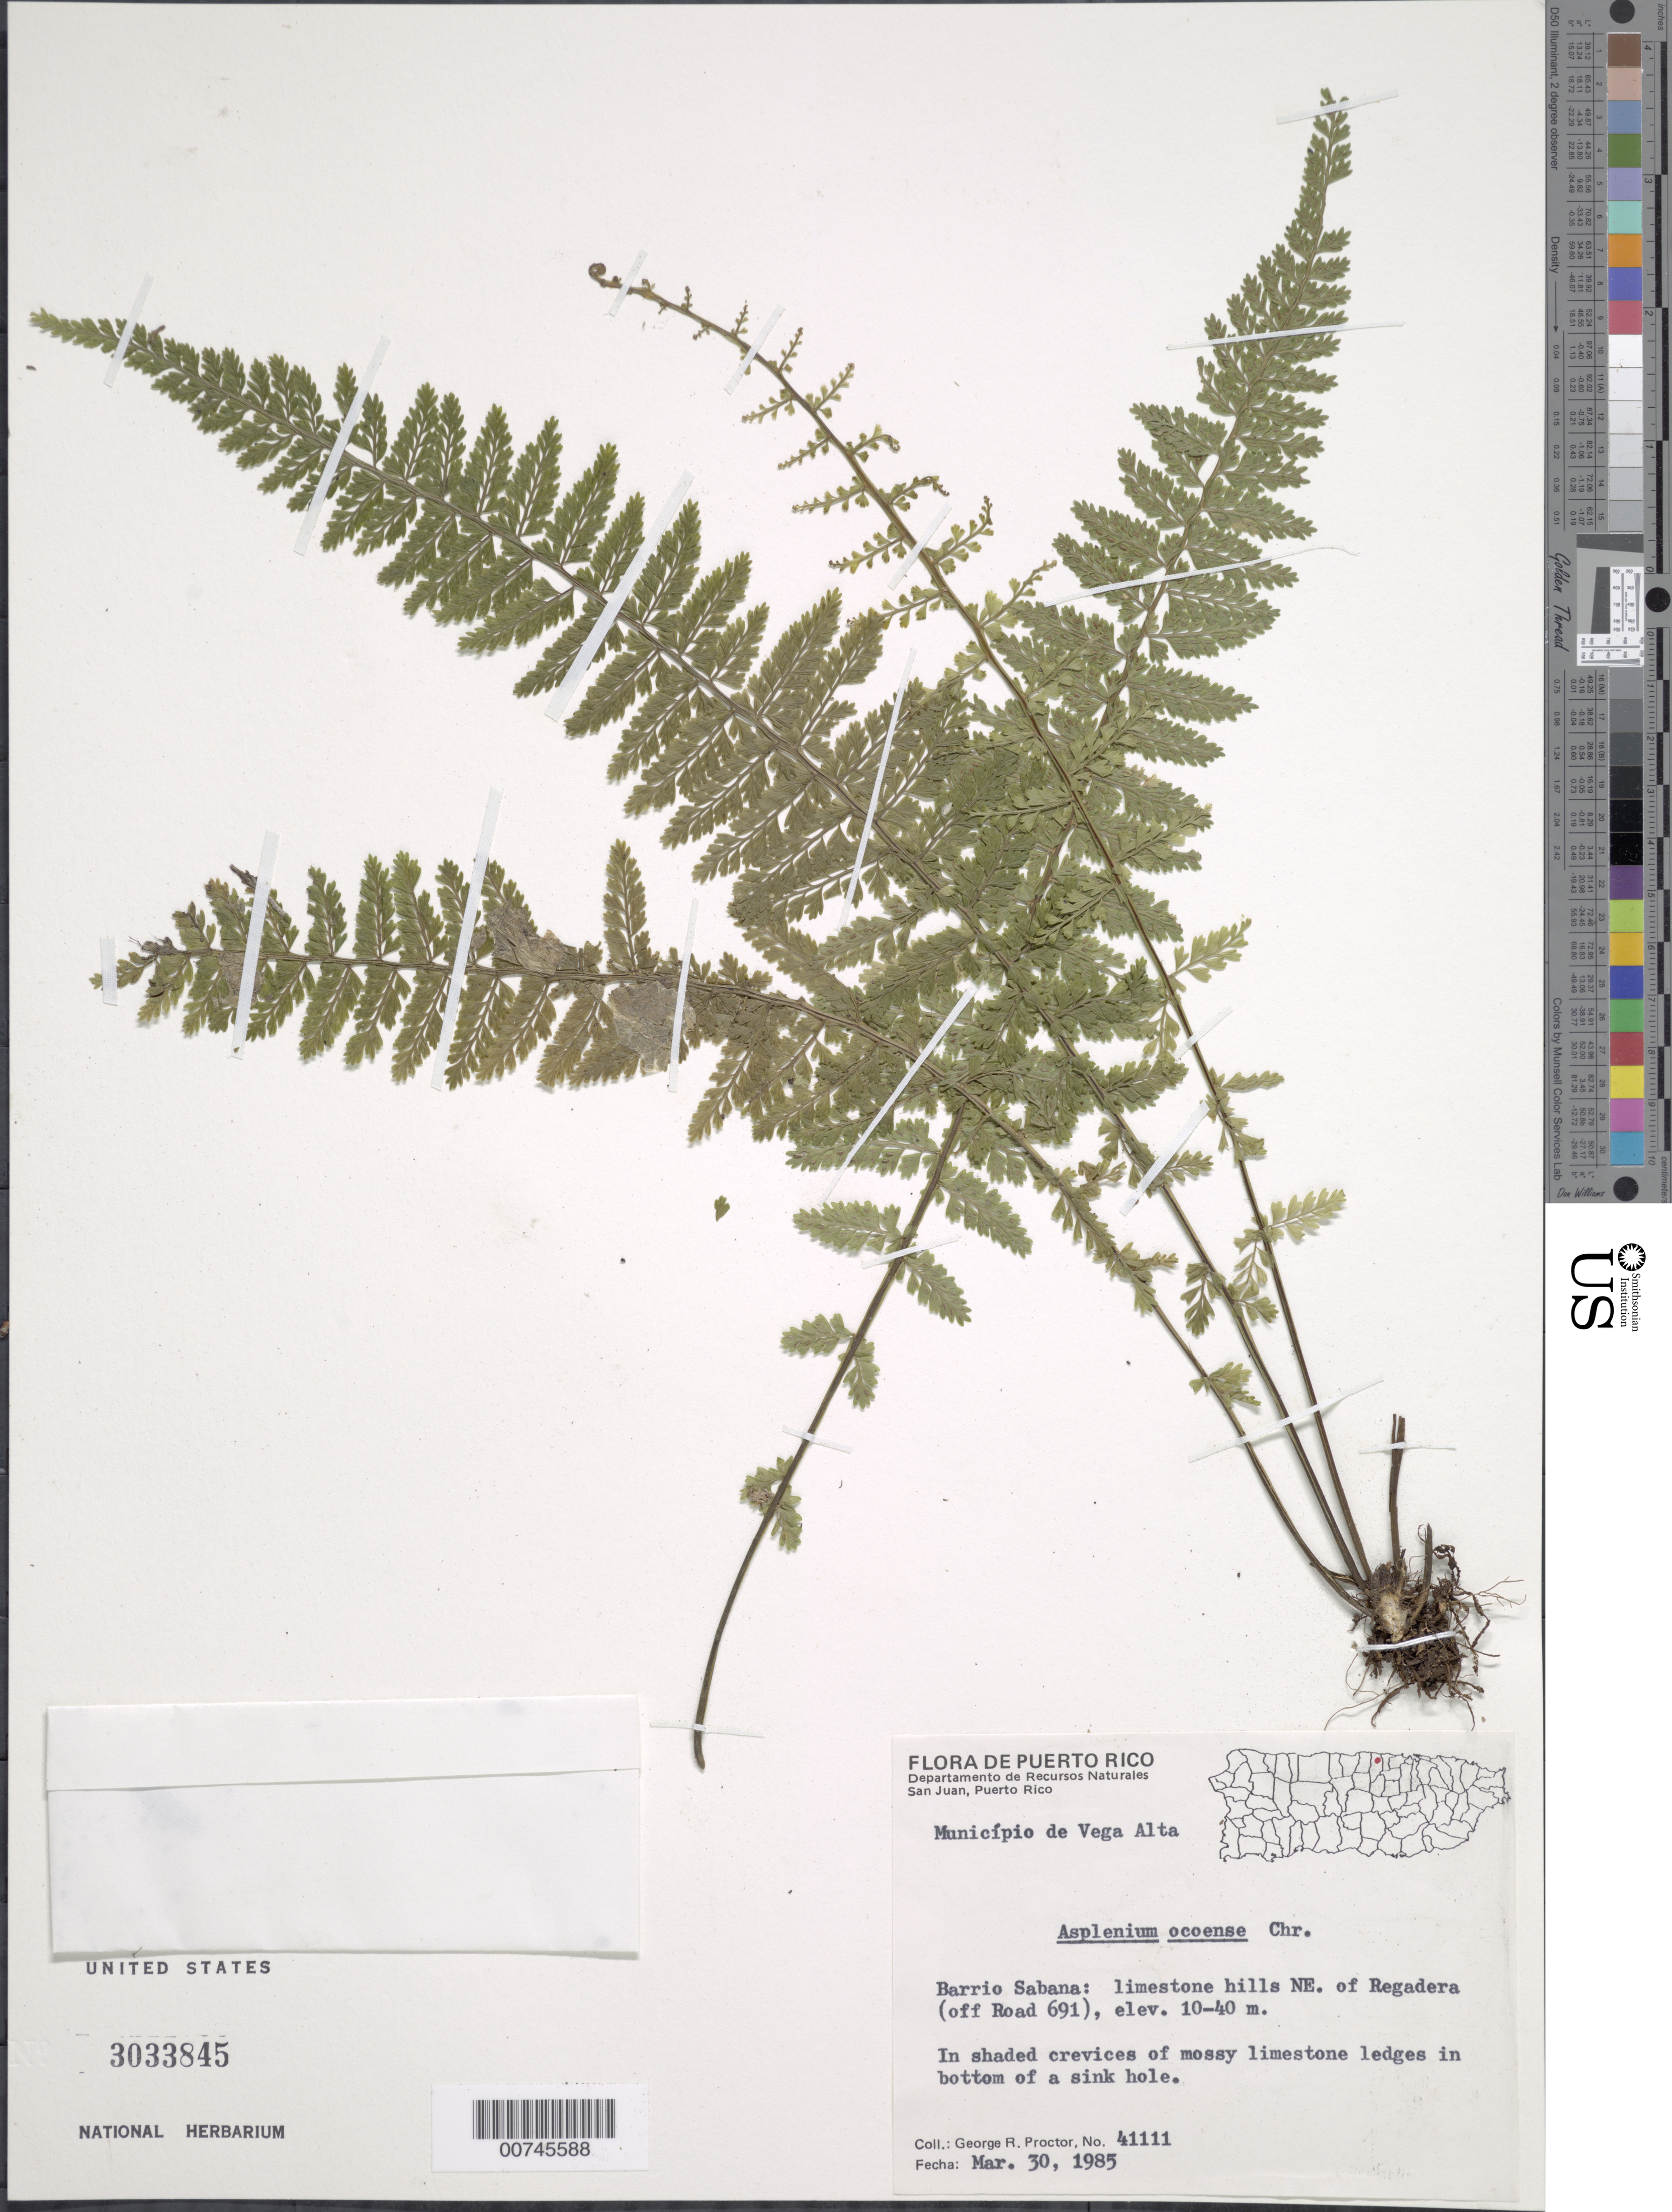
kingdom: Plantae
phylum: Tracheophyta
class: Polypodiopsida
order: Polypodiales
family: Aspleniaceae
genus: Asplenium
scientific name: Asplenium ocoense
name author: C. Chr.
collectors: G. R. Proctor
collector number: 41111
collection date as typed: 30 Mar 1985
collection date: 1985-03-30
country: Puerto Rico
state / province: Vega Alta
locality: Barrio Sabana: limestone hills NE of Regadera (off Road 691), Municipio de Vega Alta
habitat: In shaded crevices of mossy limestone ledges in bottom of a sink hole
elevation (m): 10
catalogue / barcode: US 3033845